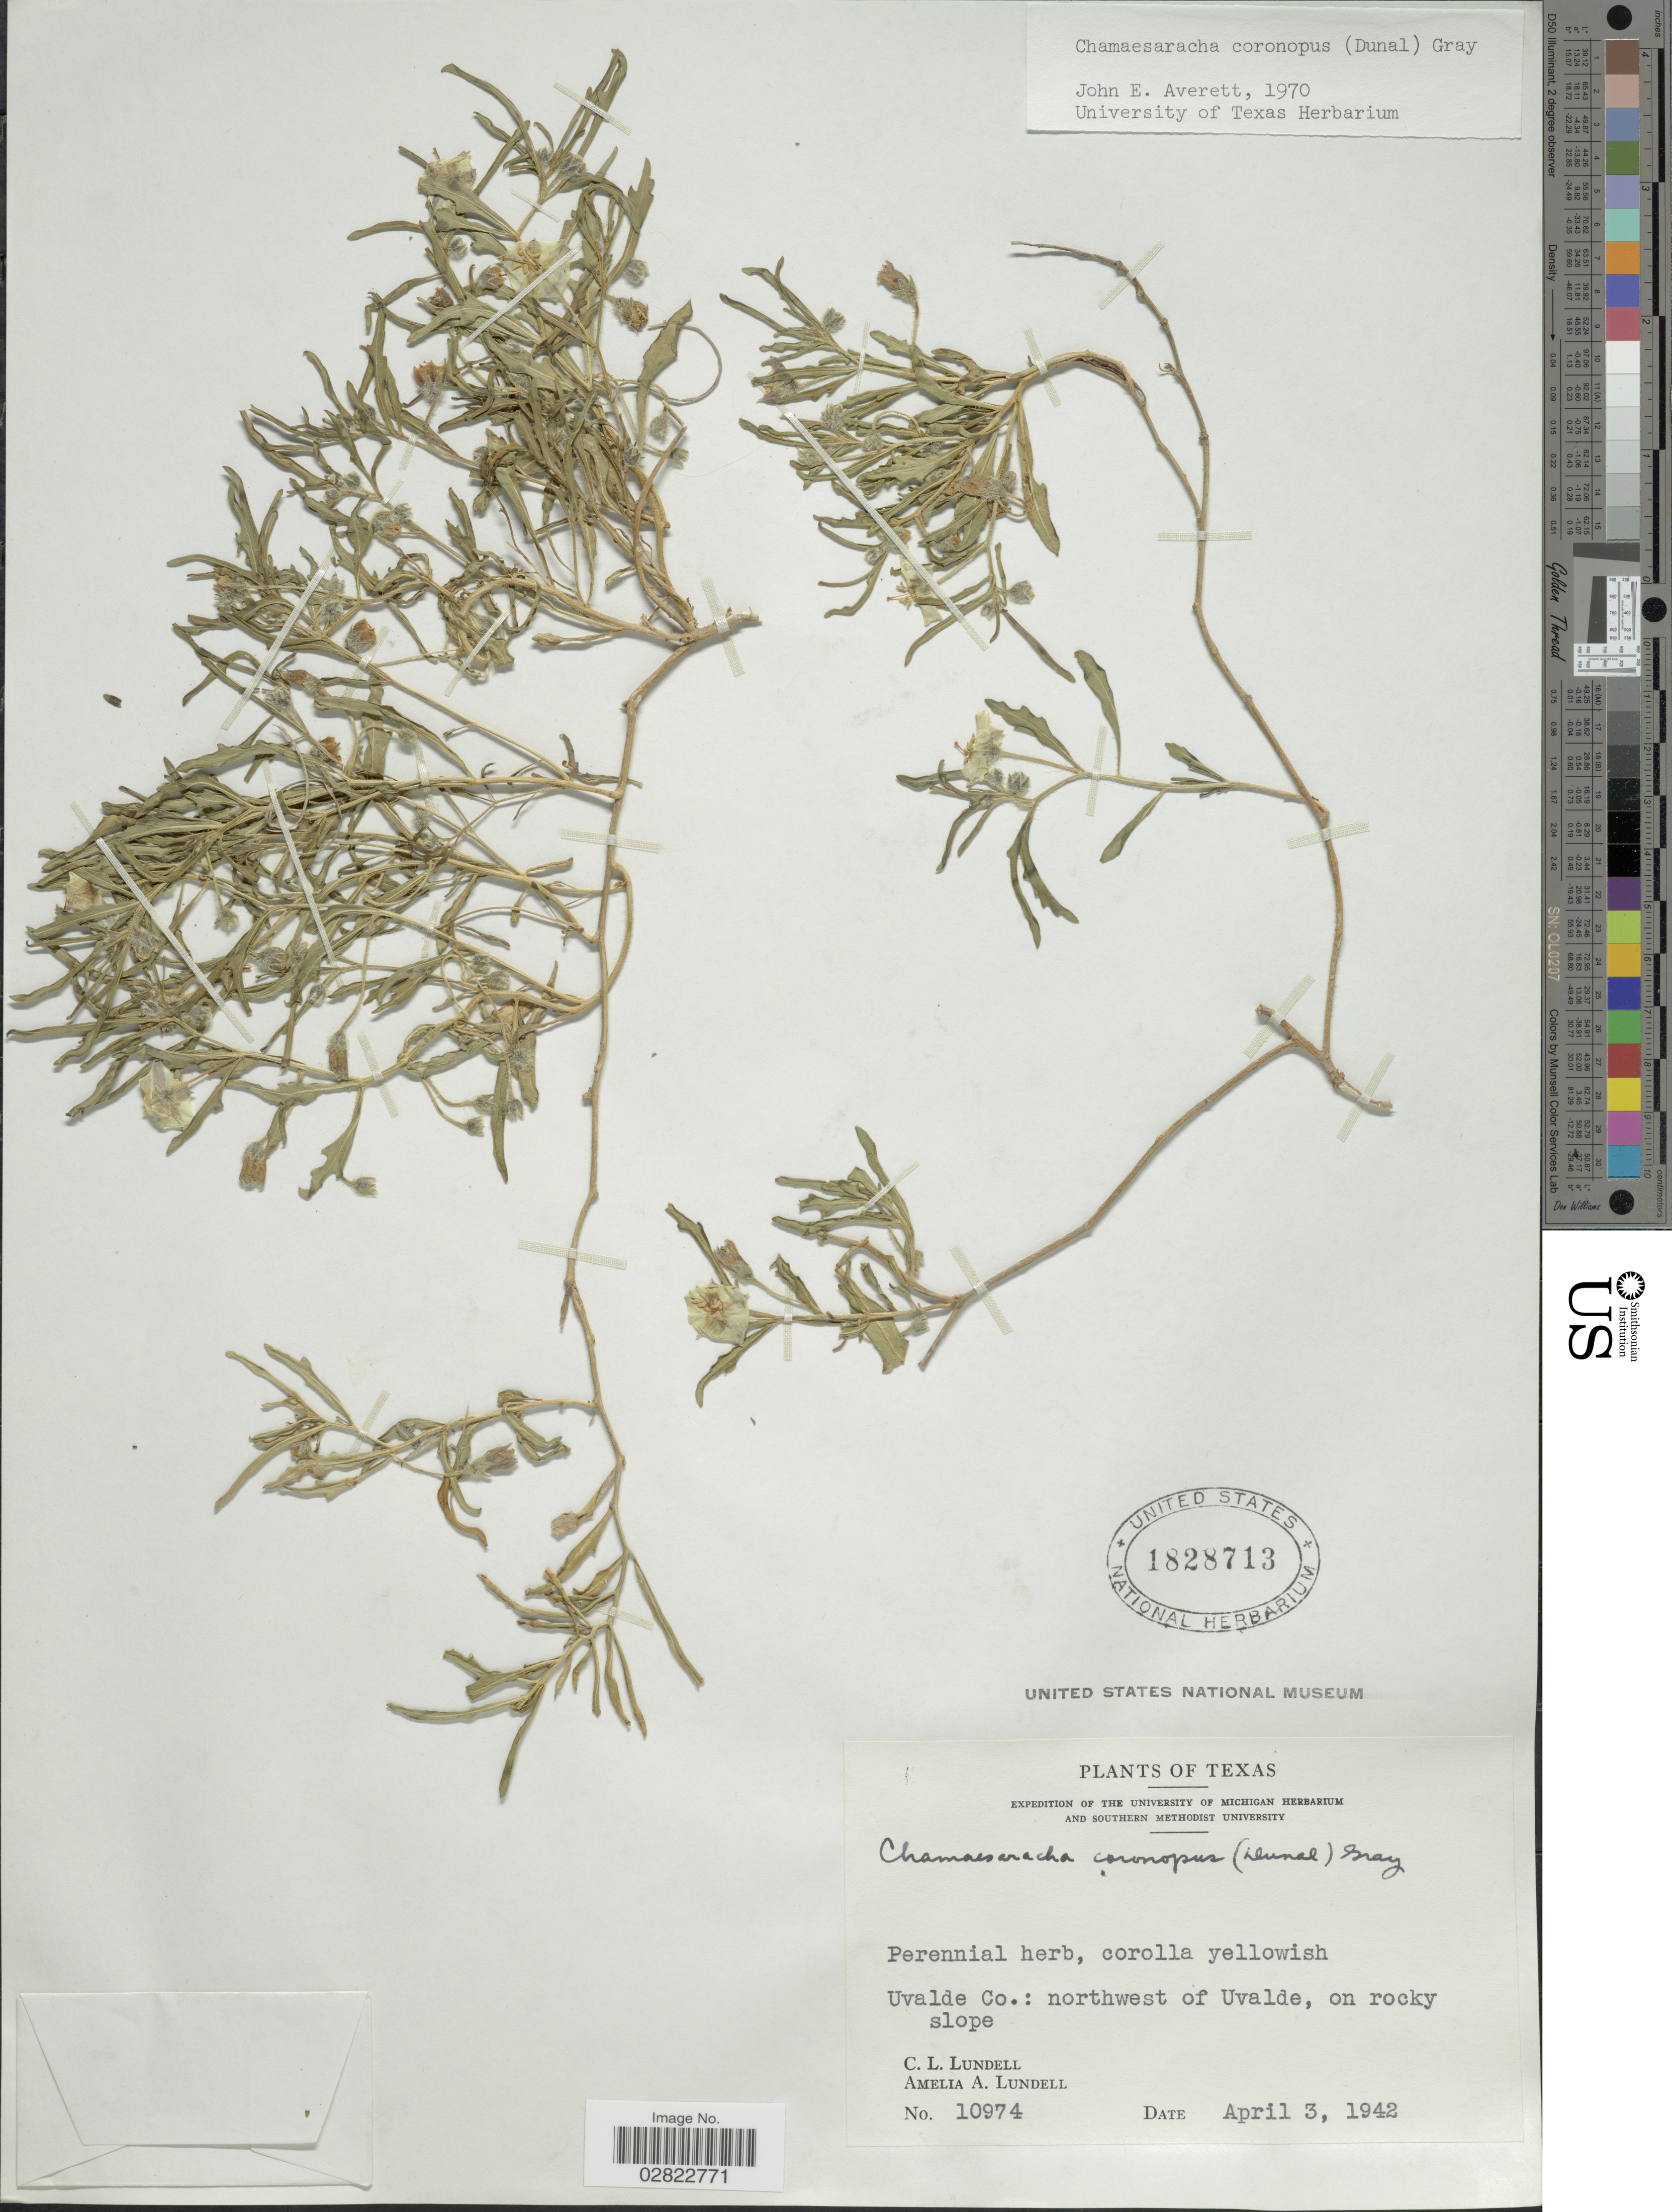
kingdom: Plantae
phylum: Tracheophyta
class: Magnoliopsida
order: Solanales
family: Solanaceae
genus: Chamaesaracha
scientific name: Chamaesaracha coronopus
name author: (Dunal) A. Gray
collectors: C. L. Lundell & A. A. Lundell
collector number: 10974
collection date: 1942-04-03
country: United States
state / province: Texas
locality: Uvalde Co., northwest of Uvalde, on rocky slope.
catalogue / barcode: US 1828713